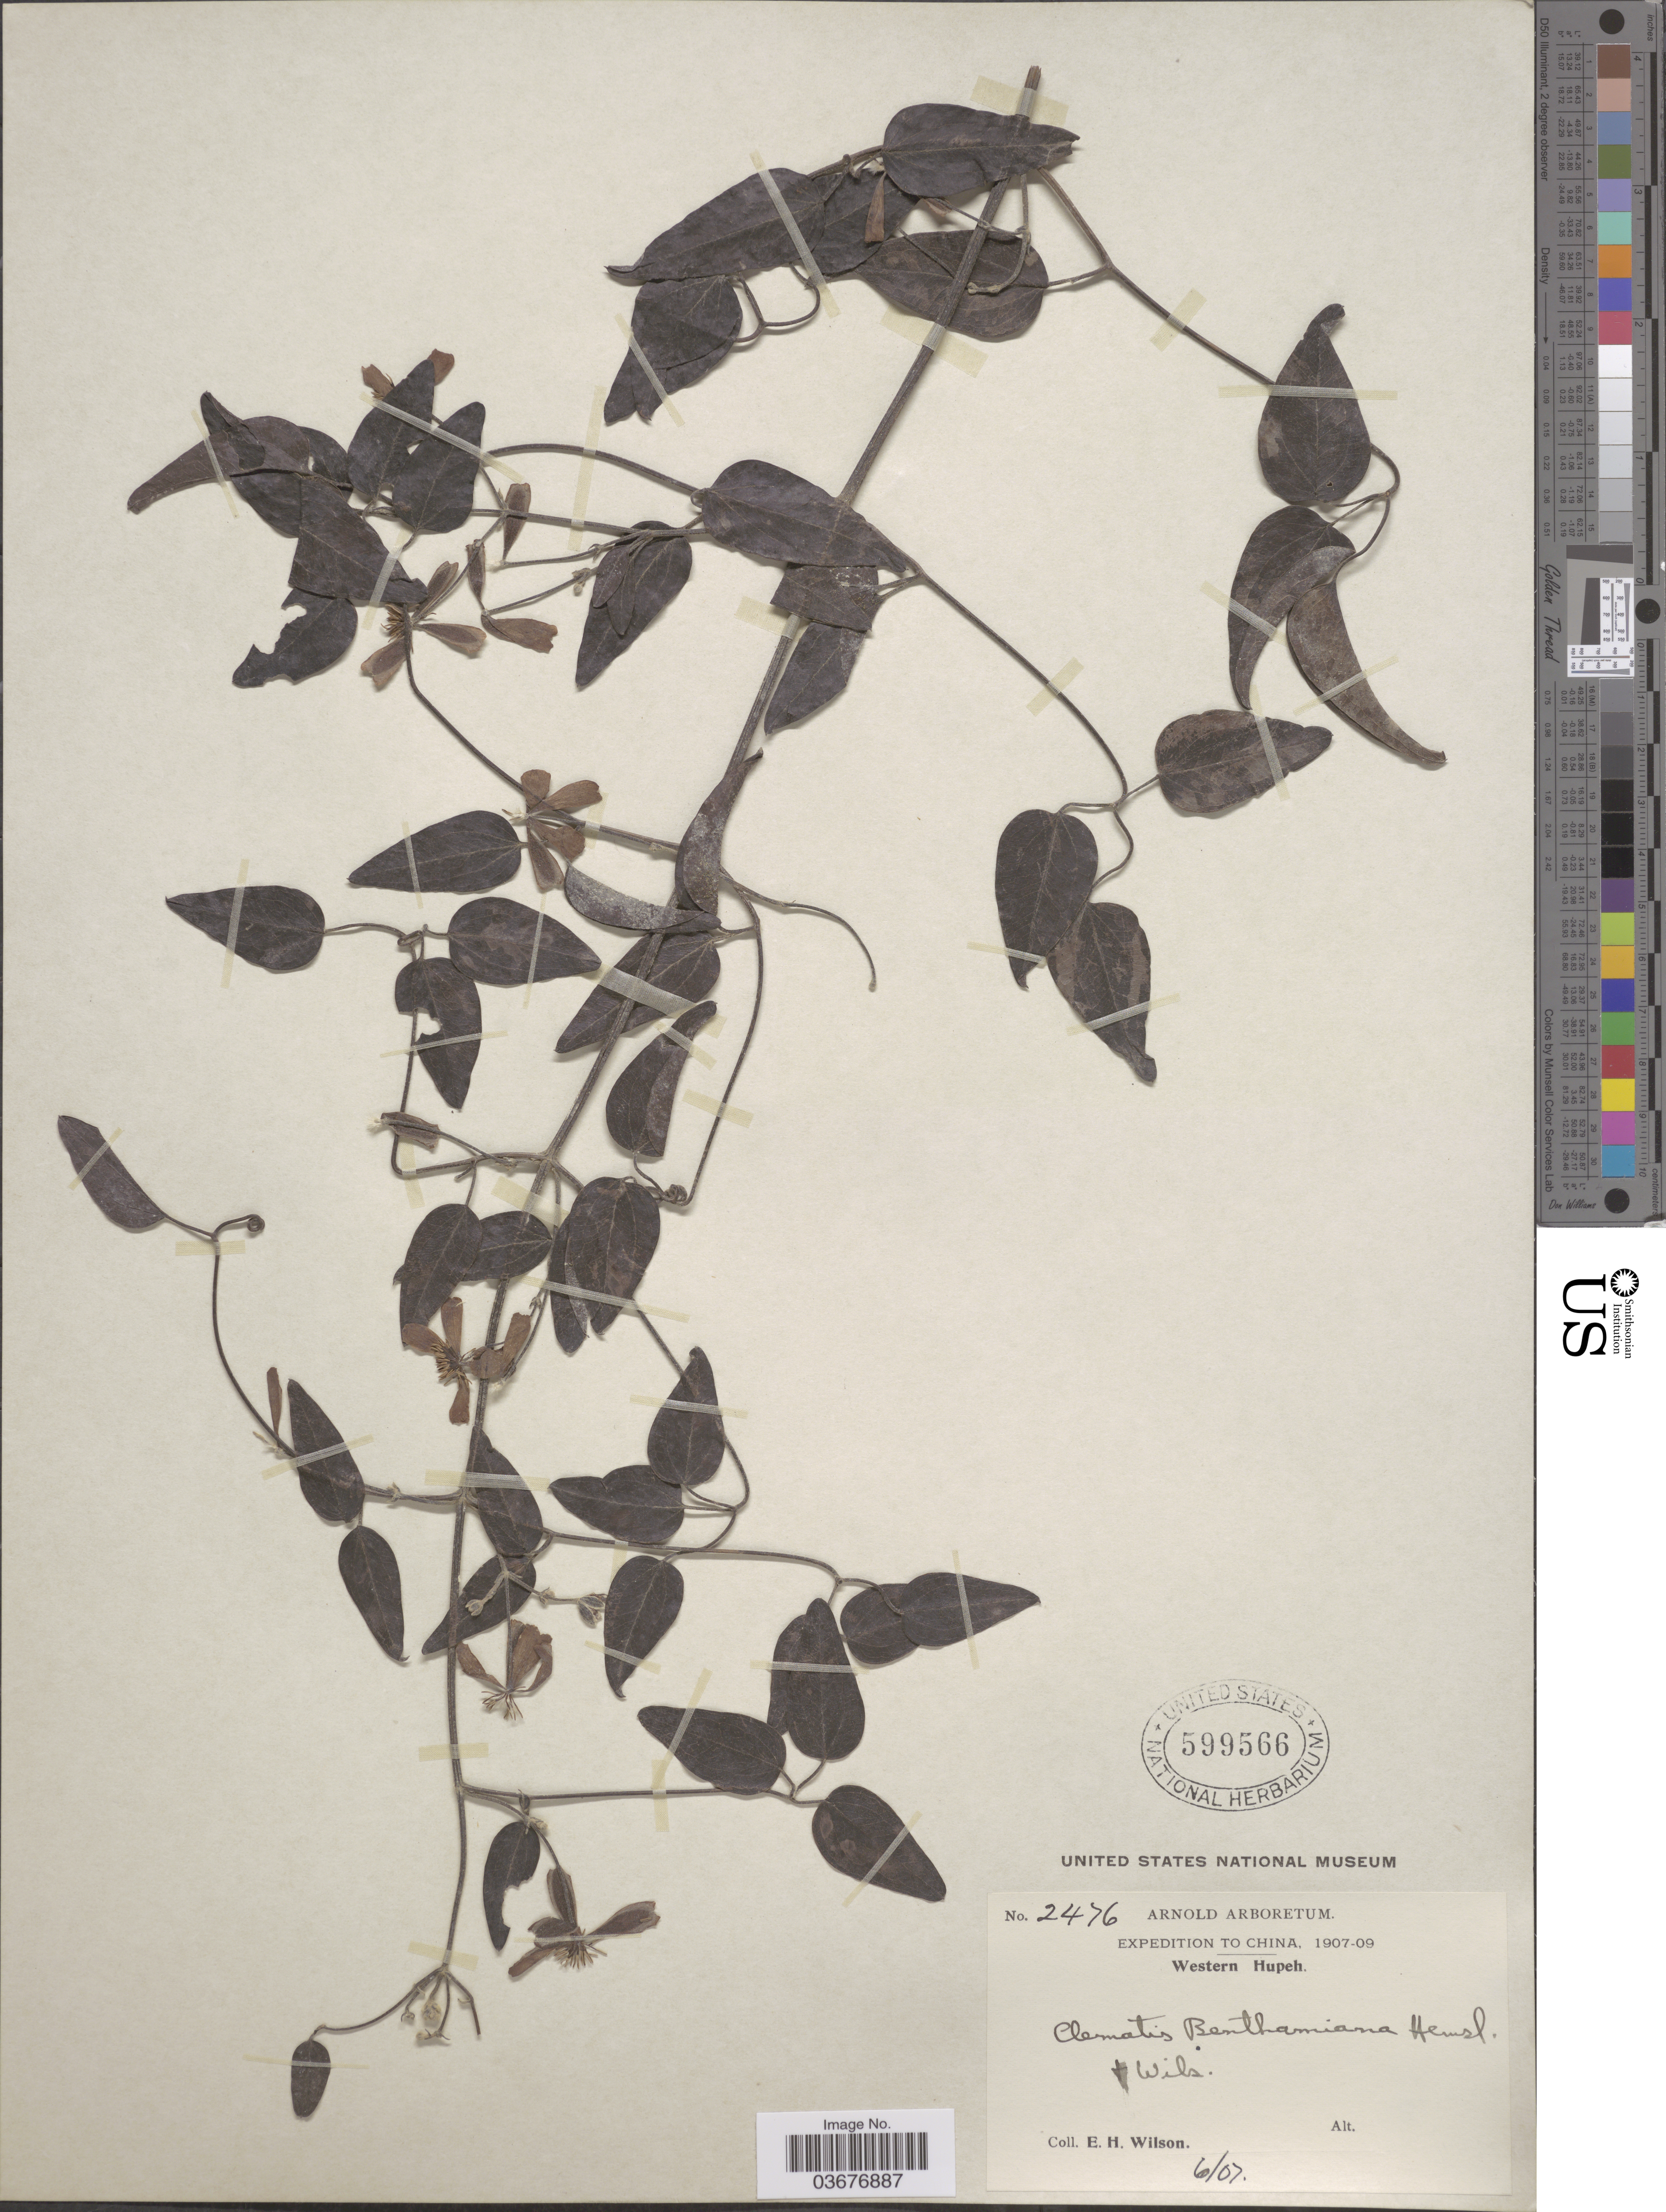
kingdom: Plantae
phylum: Tracheophyta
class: Magnoliopsida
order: Ranunculales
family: Ranunculaceae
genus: Clematis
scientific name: Clematis benthamiana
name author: Hemsl.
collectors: E. Wilson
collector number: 2476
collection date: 1907-06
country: China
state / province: Hubei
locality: Western Hupeh.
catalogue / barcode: US 599566